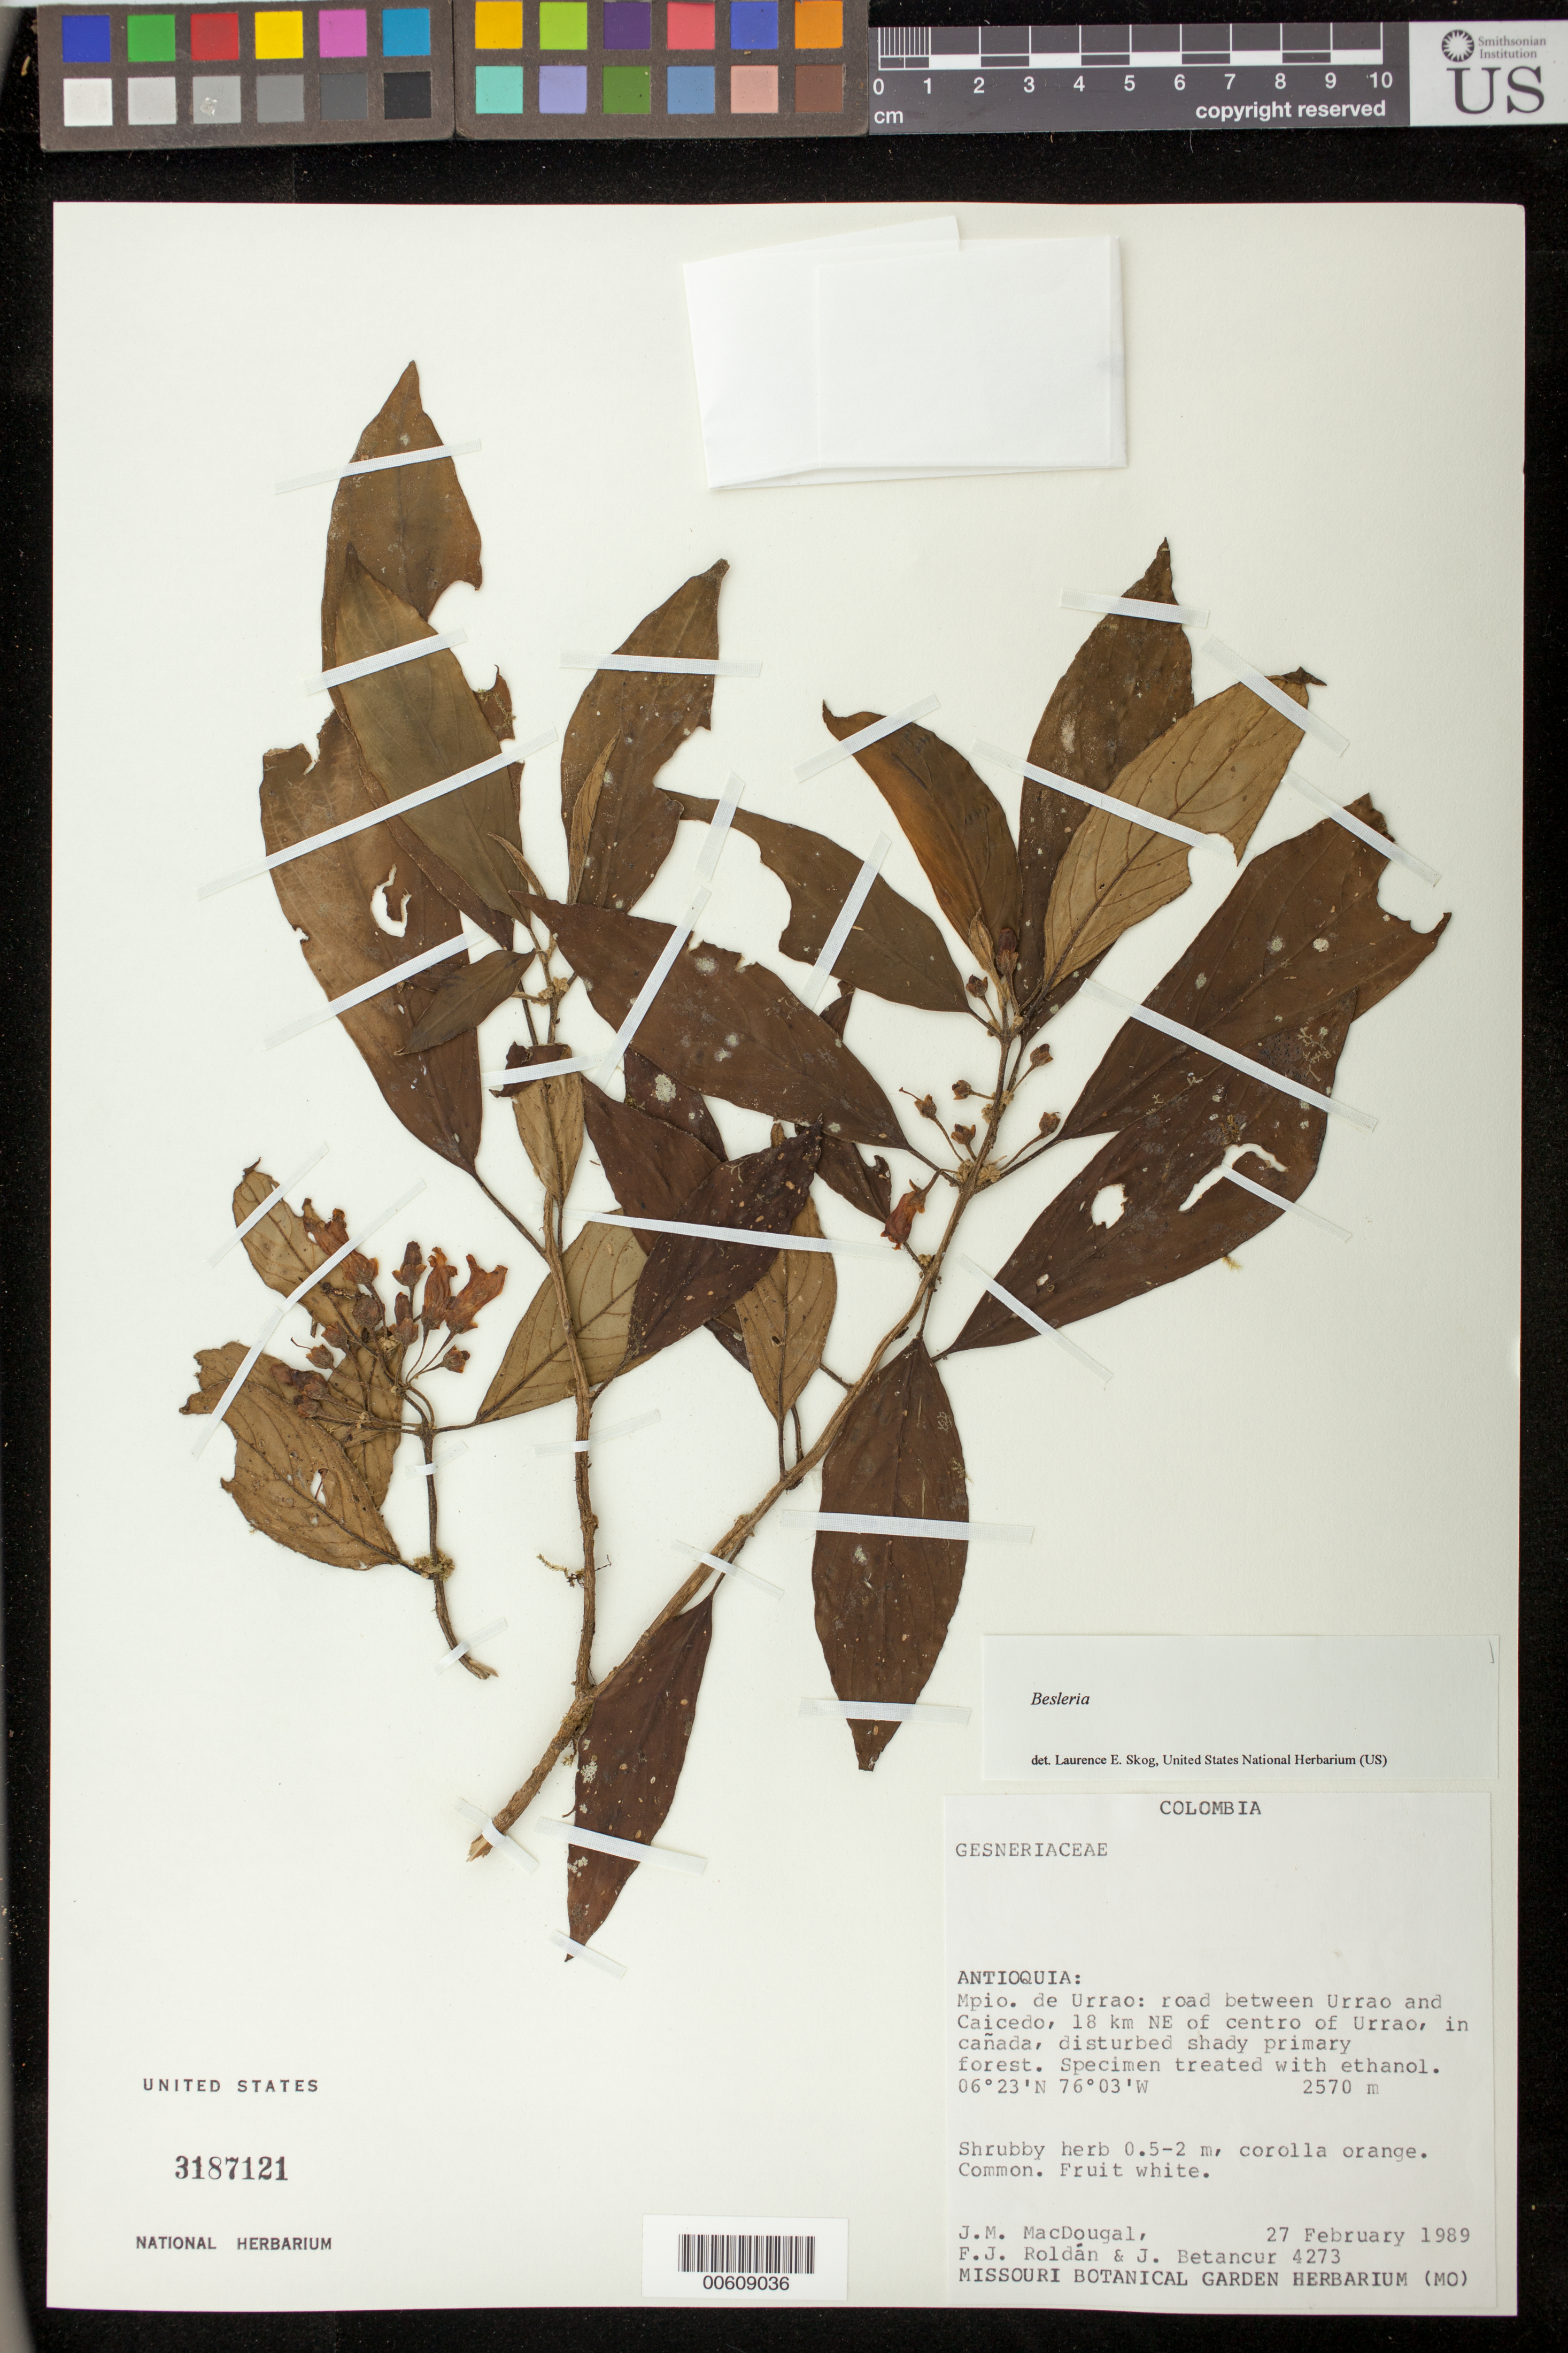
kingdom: Plantae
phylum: Tracheophyta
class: Magnoliopsida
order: Lamiales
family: Gesneriaceae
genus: Besleria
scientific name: Besleria sp.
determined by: Skog, Laurence E.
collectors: J. M. MacDougal, F. J. Roldán & J. C. Betancur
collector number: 4273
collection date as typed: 27 Feb 1989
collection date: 1989-02-27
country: Colombia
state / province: Antioquia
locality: Mpio. de Urrao: road between Urrao and Caicedo, 18 km NE of centro of Urrao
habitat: In cañada, disturbed shady primary forest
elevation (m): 2570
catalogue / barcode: US 3187121